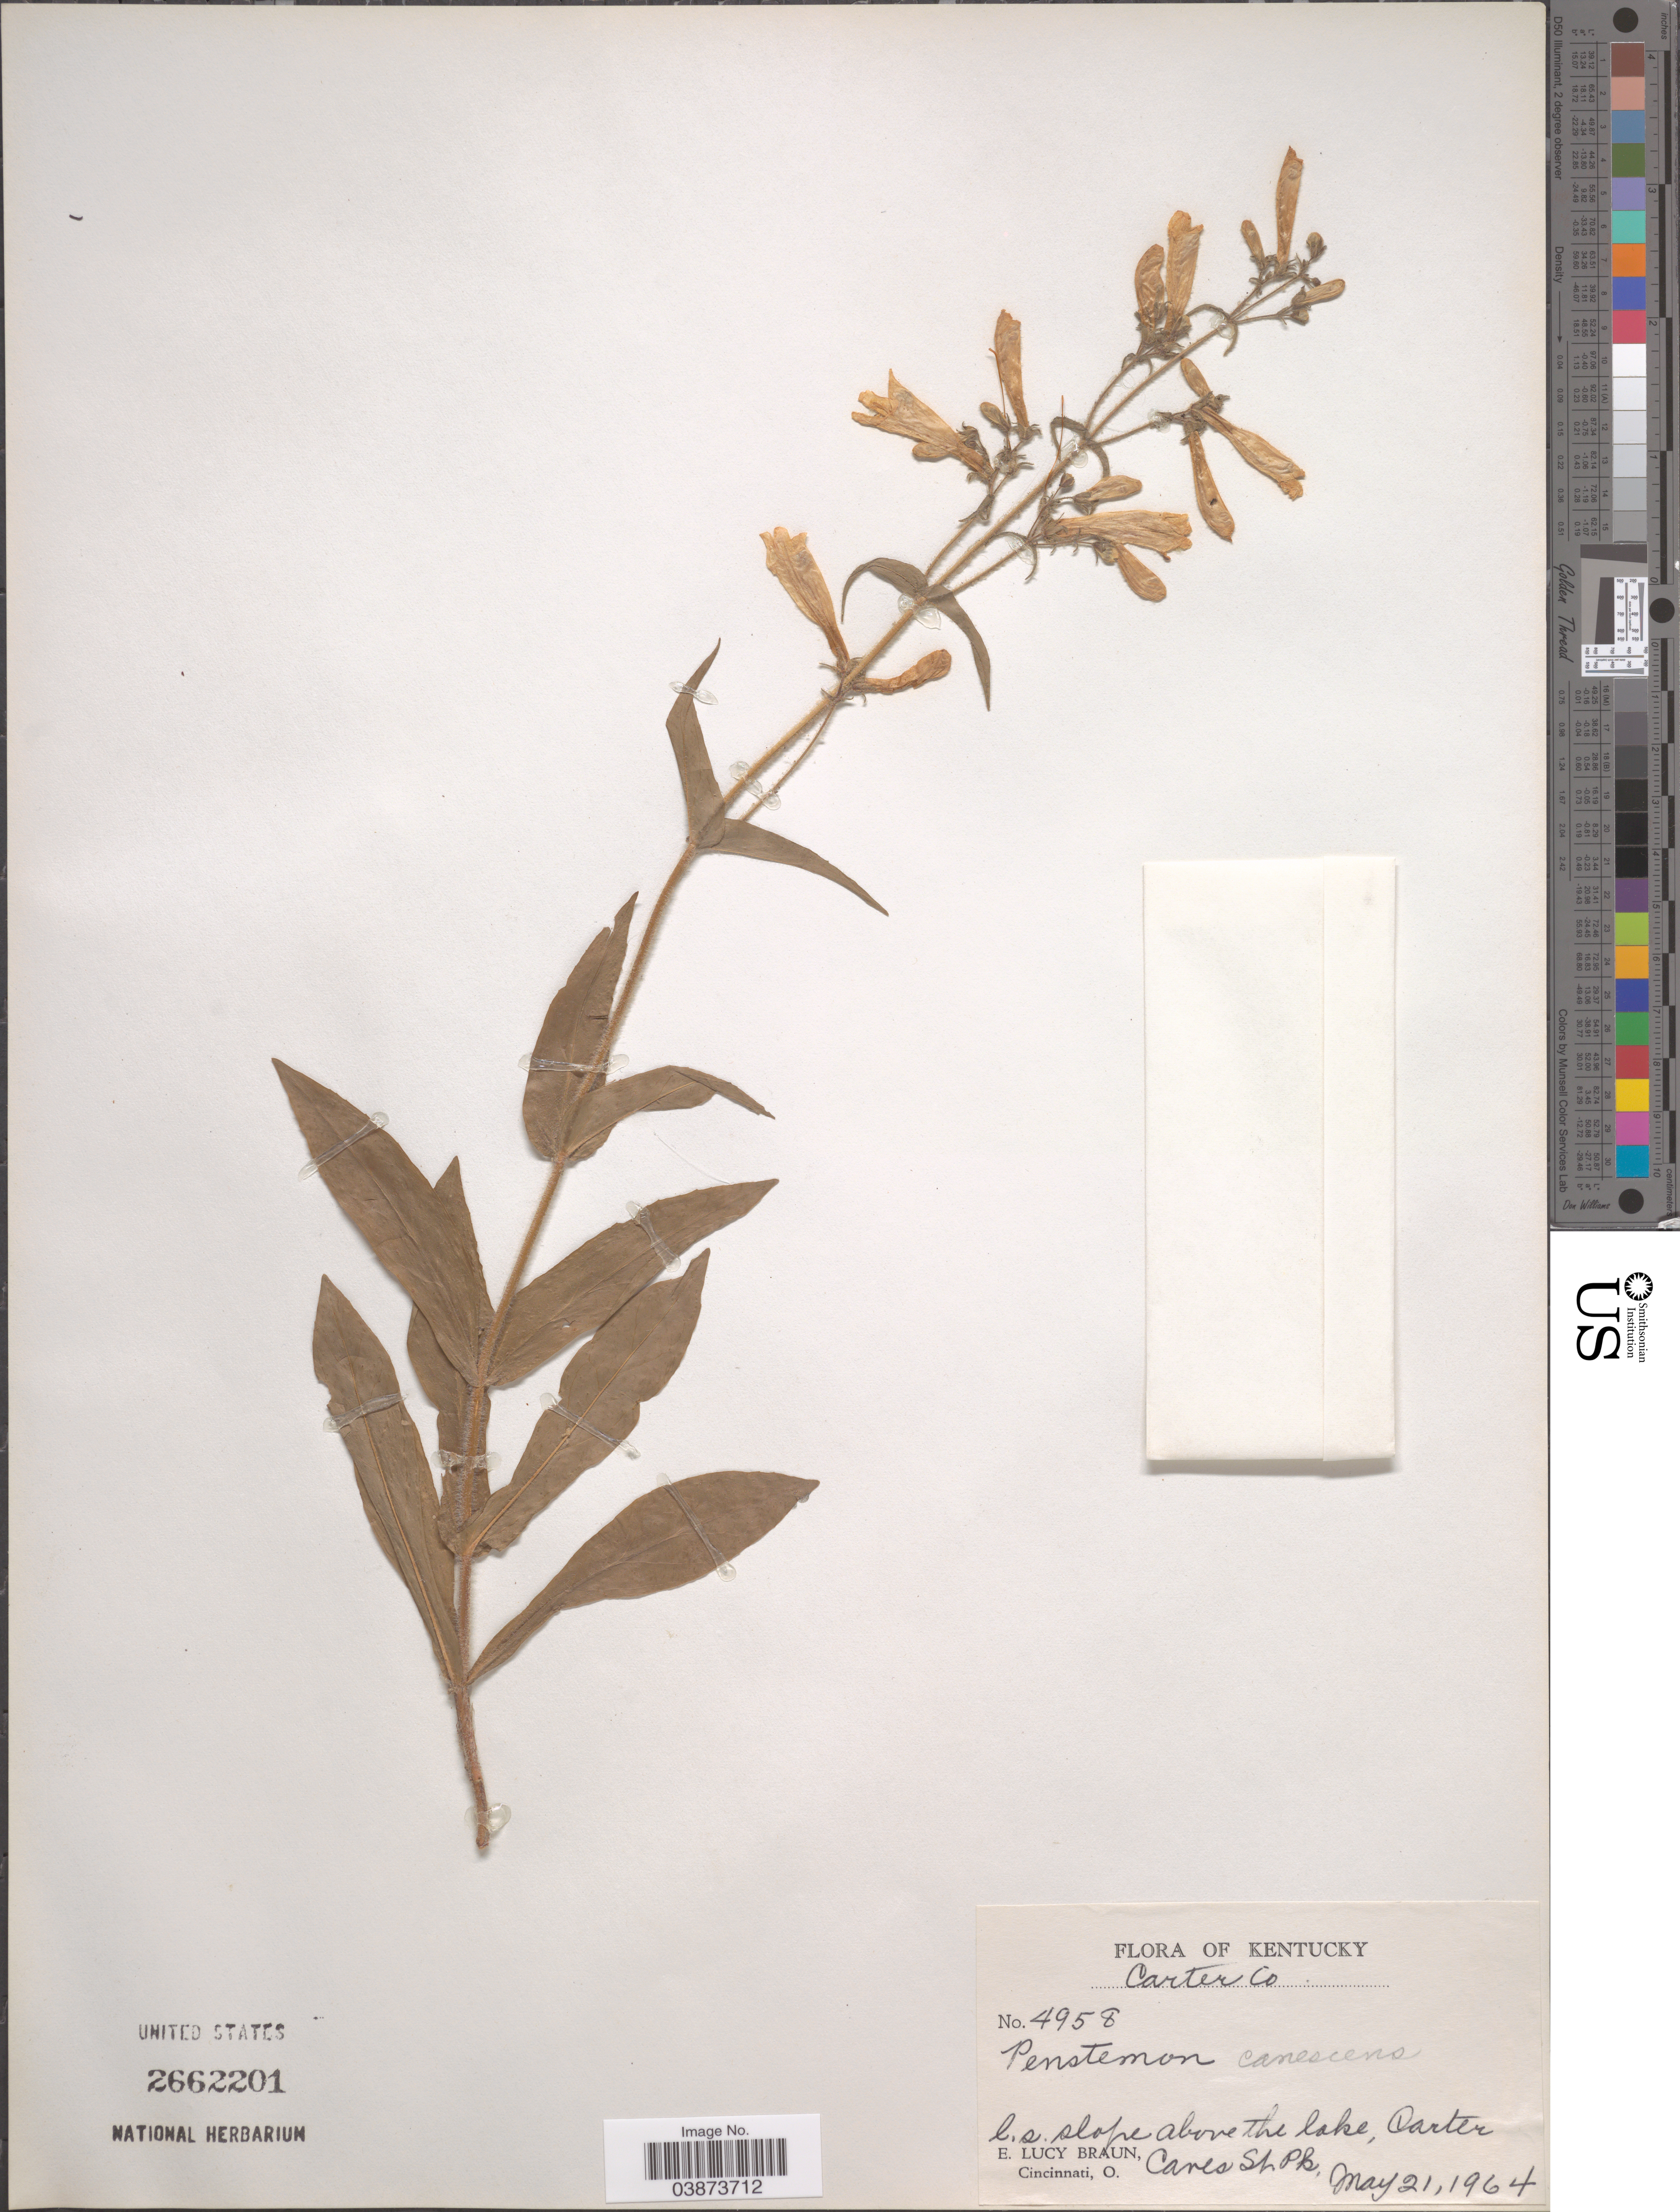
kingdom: Plantae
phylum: Tracheophyta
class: Magnoliopsida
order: Lamiales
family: Plantaginaceae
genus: Penstemon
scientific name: Penstemon canescens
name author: L.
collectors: E. L. Braun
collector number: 4958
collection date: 1964-05-21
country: United States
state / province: Kentucky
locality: Carter Co. L. s. slope above the lake, Qarter. Caves Sh Pk.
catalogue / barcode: US 2662201